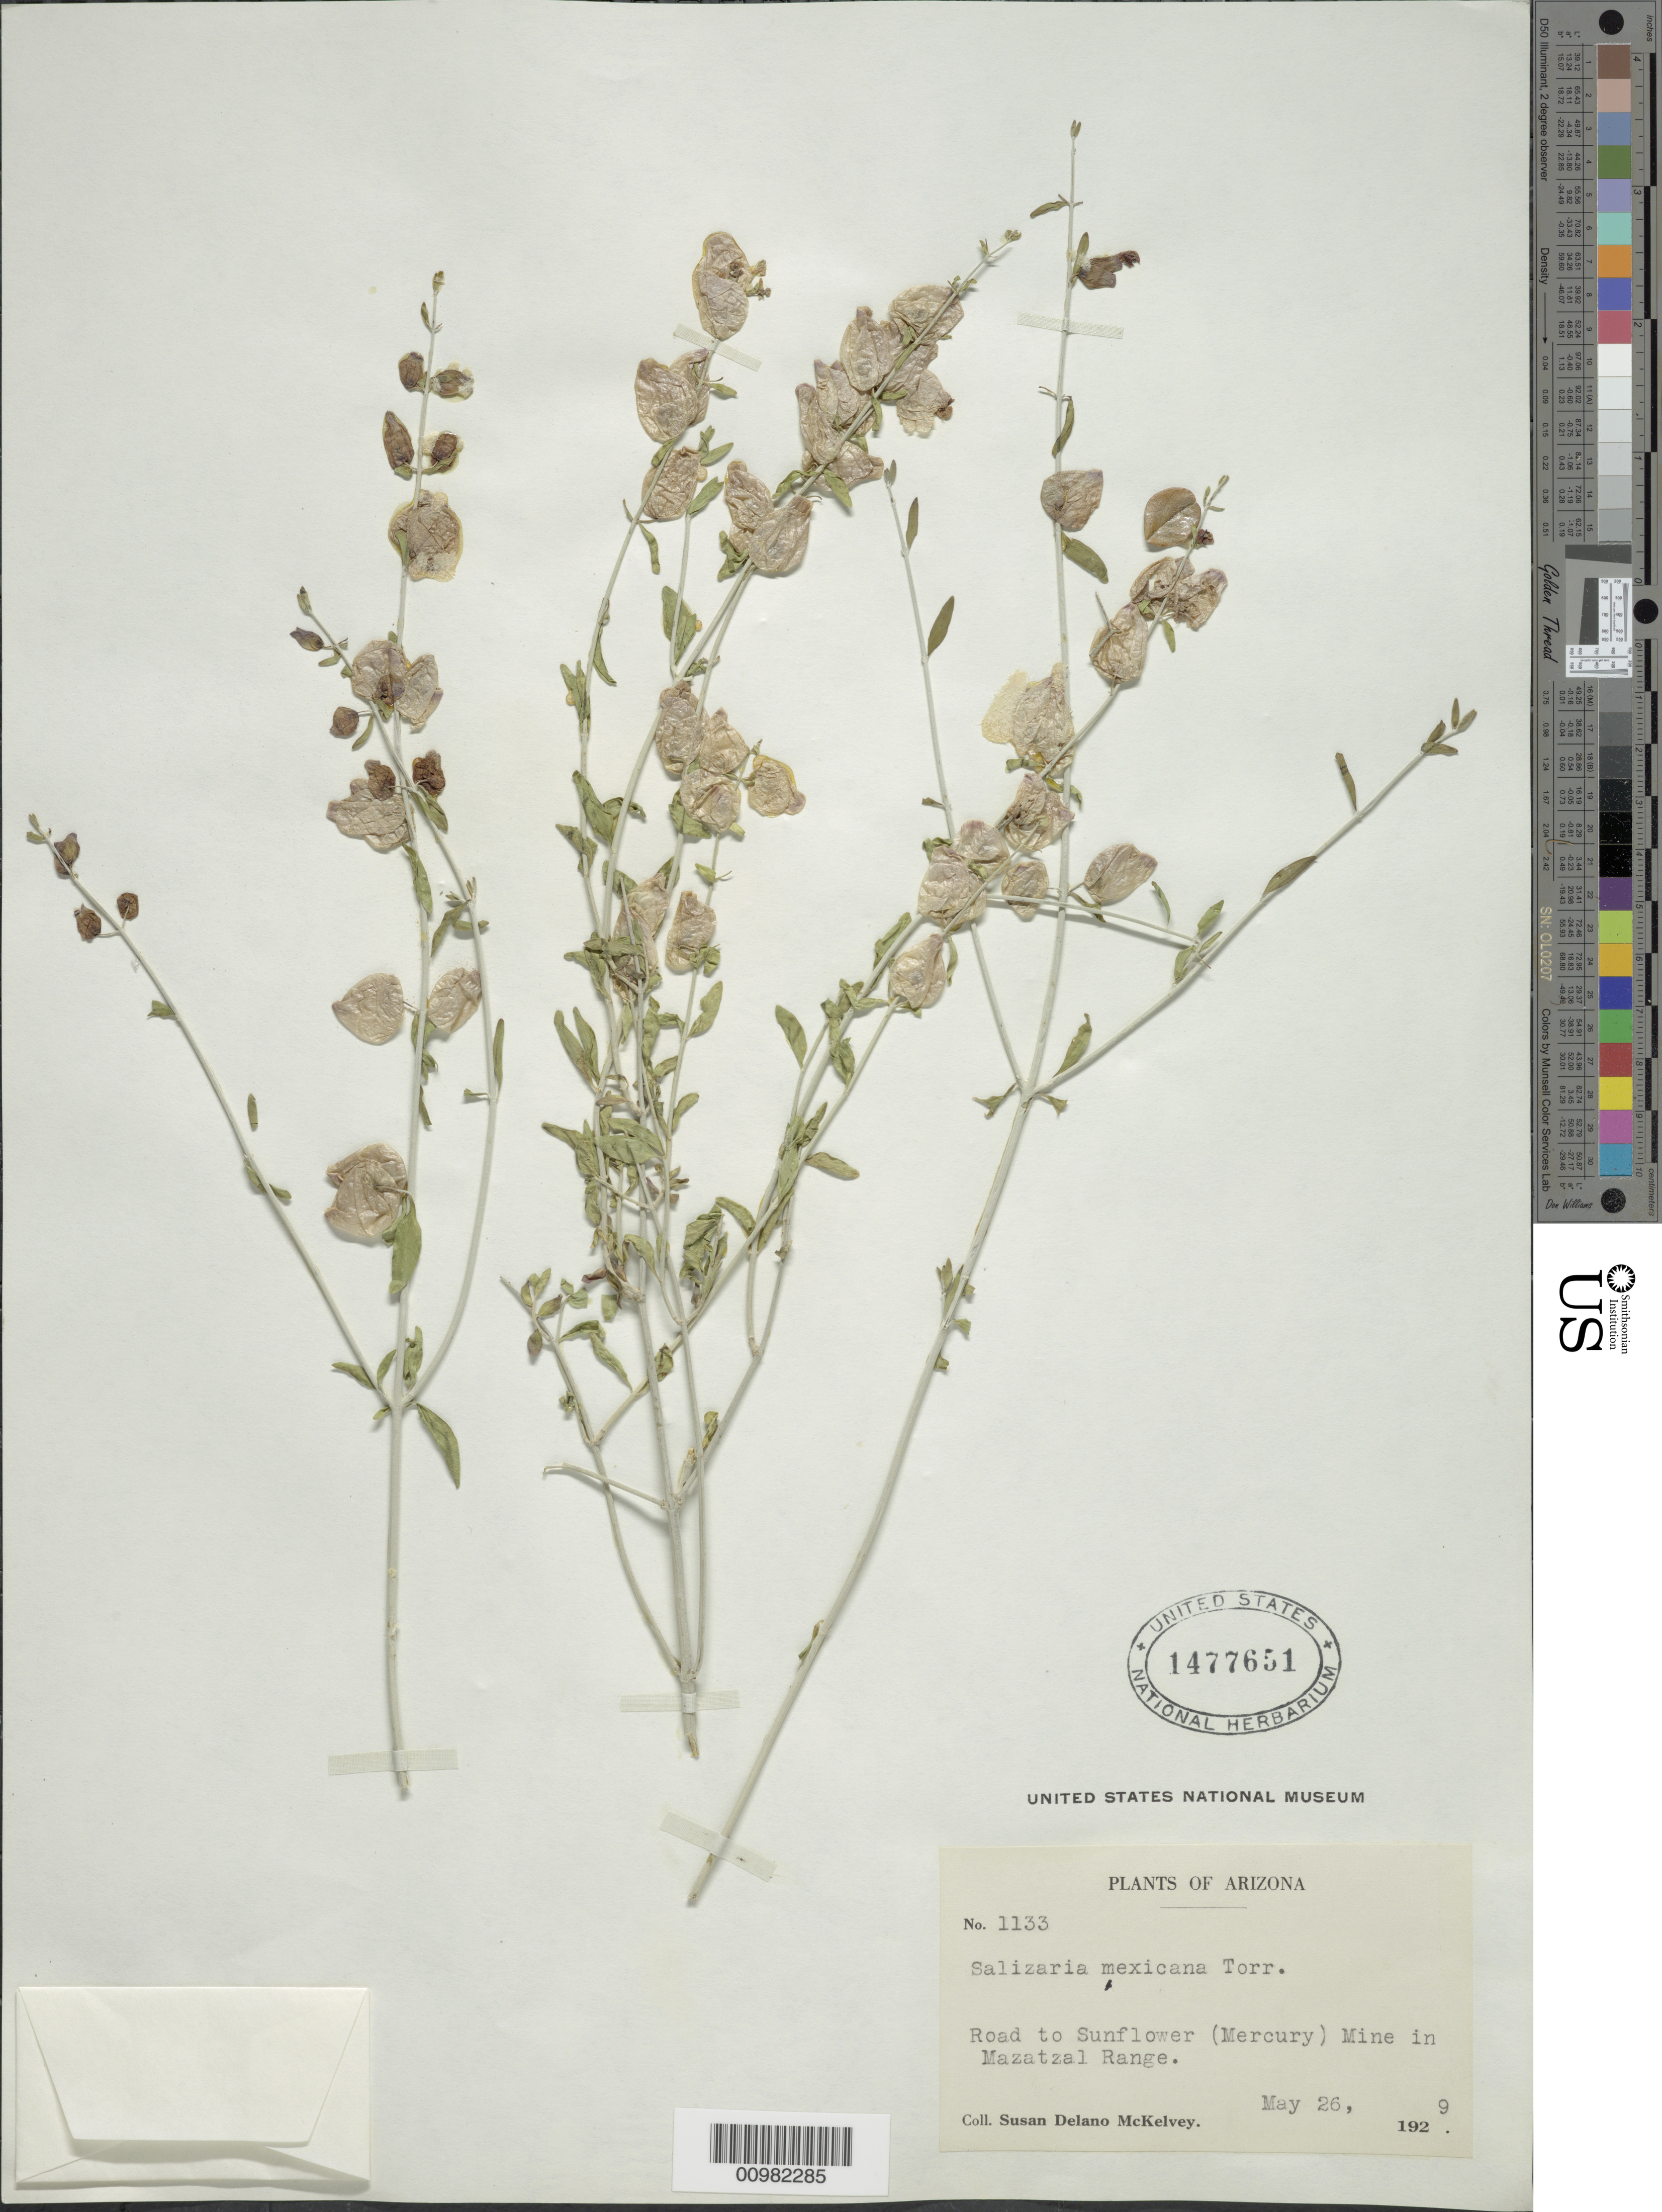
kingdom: Plantae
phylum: Tracheophyta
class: Magnoliopsida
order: Lamiales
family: Lamiaceae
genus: Salazaria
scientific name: Salazaria mexicana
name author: Torr.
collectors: S. A. McKelvey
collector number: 1133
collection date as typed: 26 May 1929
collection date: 1929-05-26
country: United States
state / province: Arizona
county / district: Maricopa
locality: Road to Sunflower; (Mercury) Mine in Mazatzal Range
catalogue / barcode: US 1477651